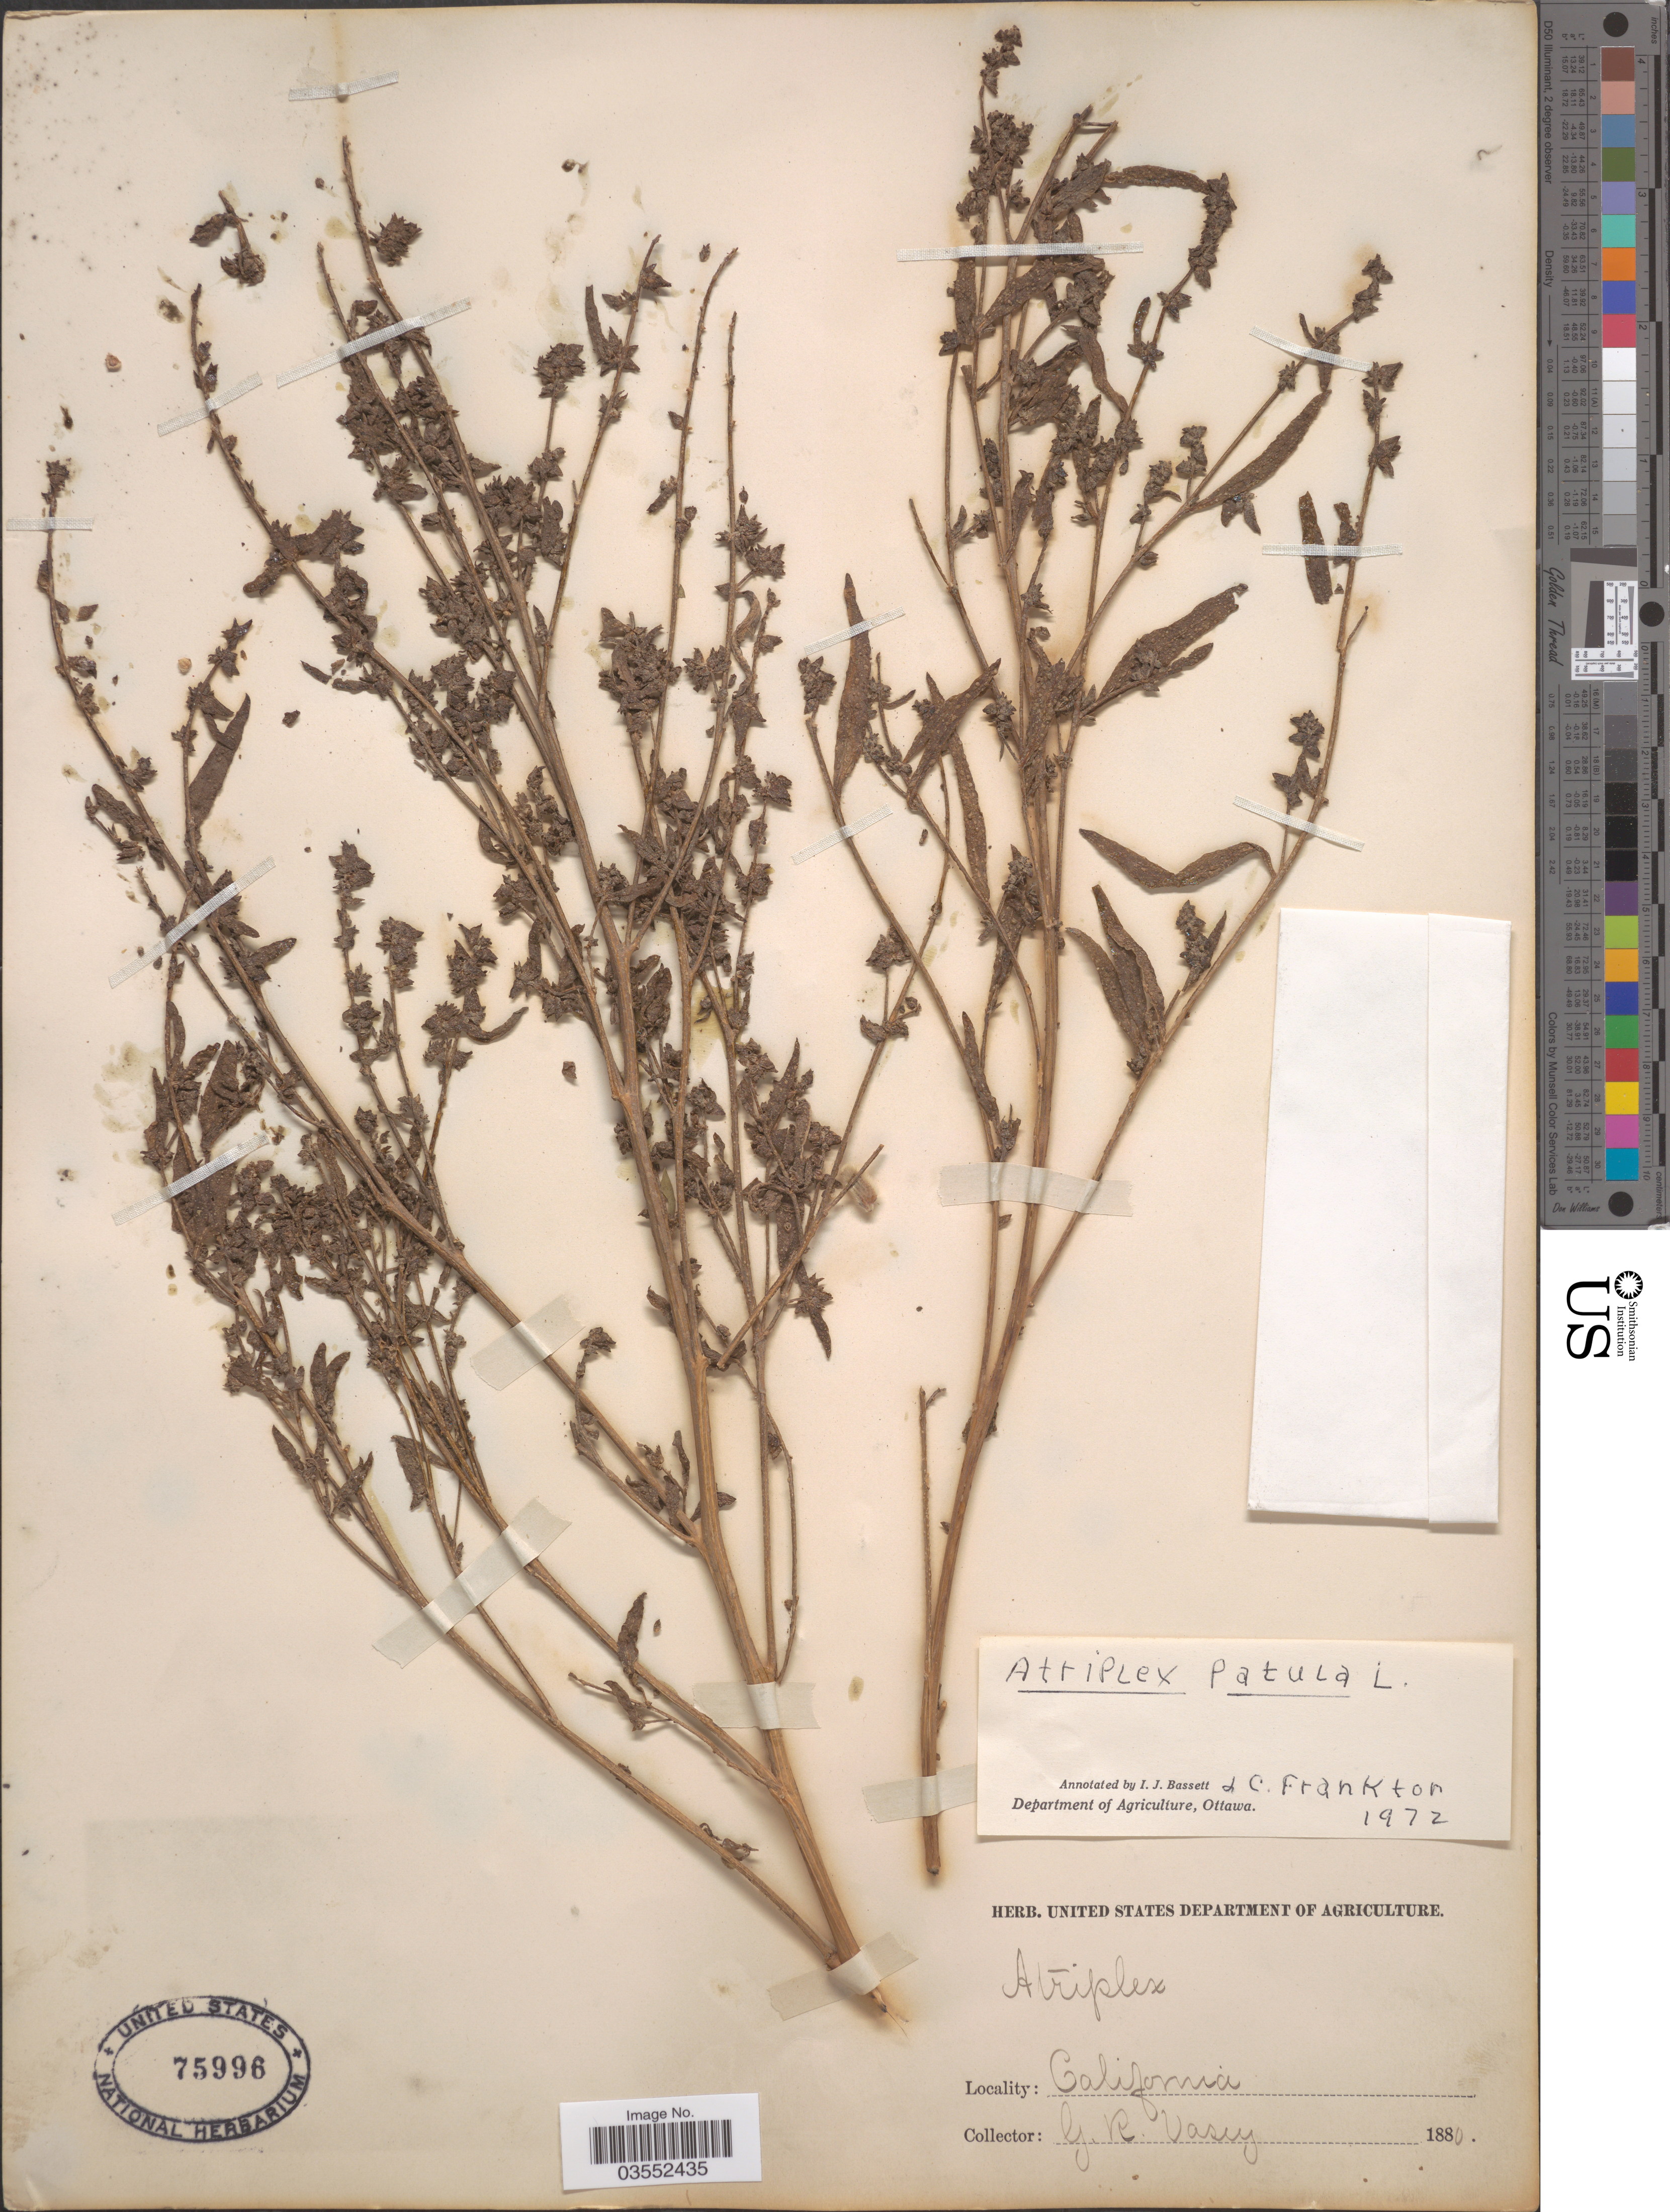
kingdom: Plantae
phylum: Tracheophyta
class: Magnoliopsida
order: Caryophyllales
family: Amaranthaceae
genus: Atriplex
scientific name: Atriplex patula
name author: L.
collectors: G. R. Vasey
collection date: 1880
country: United States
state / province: California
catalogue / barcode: US 75996